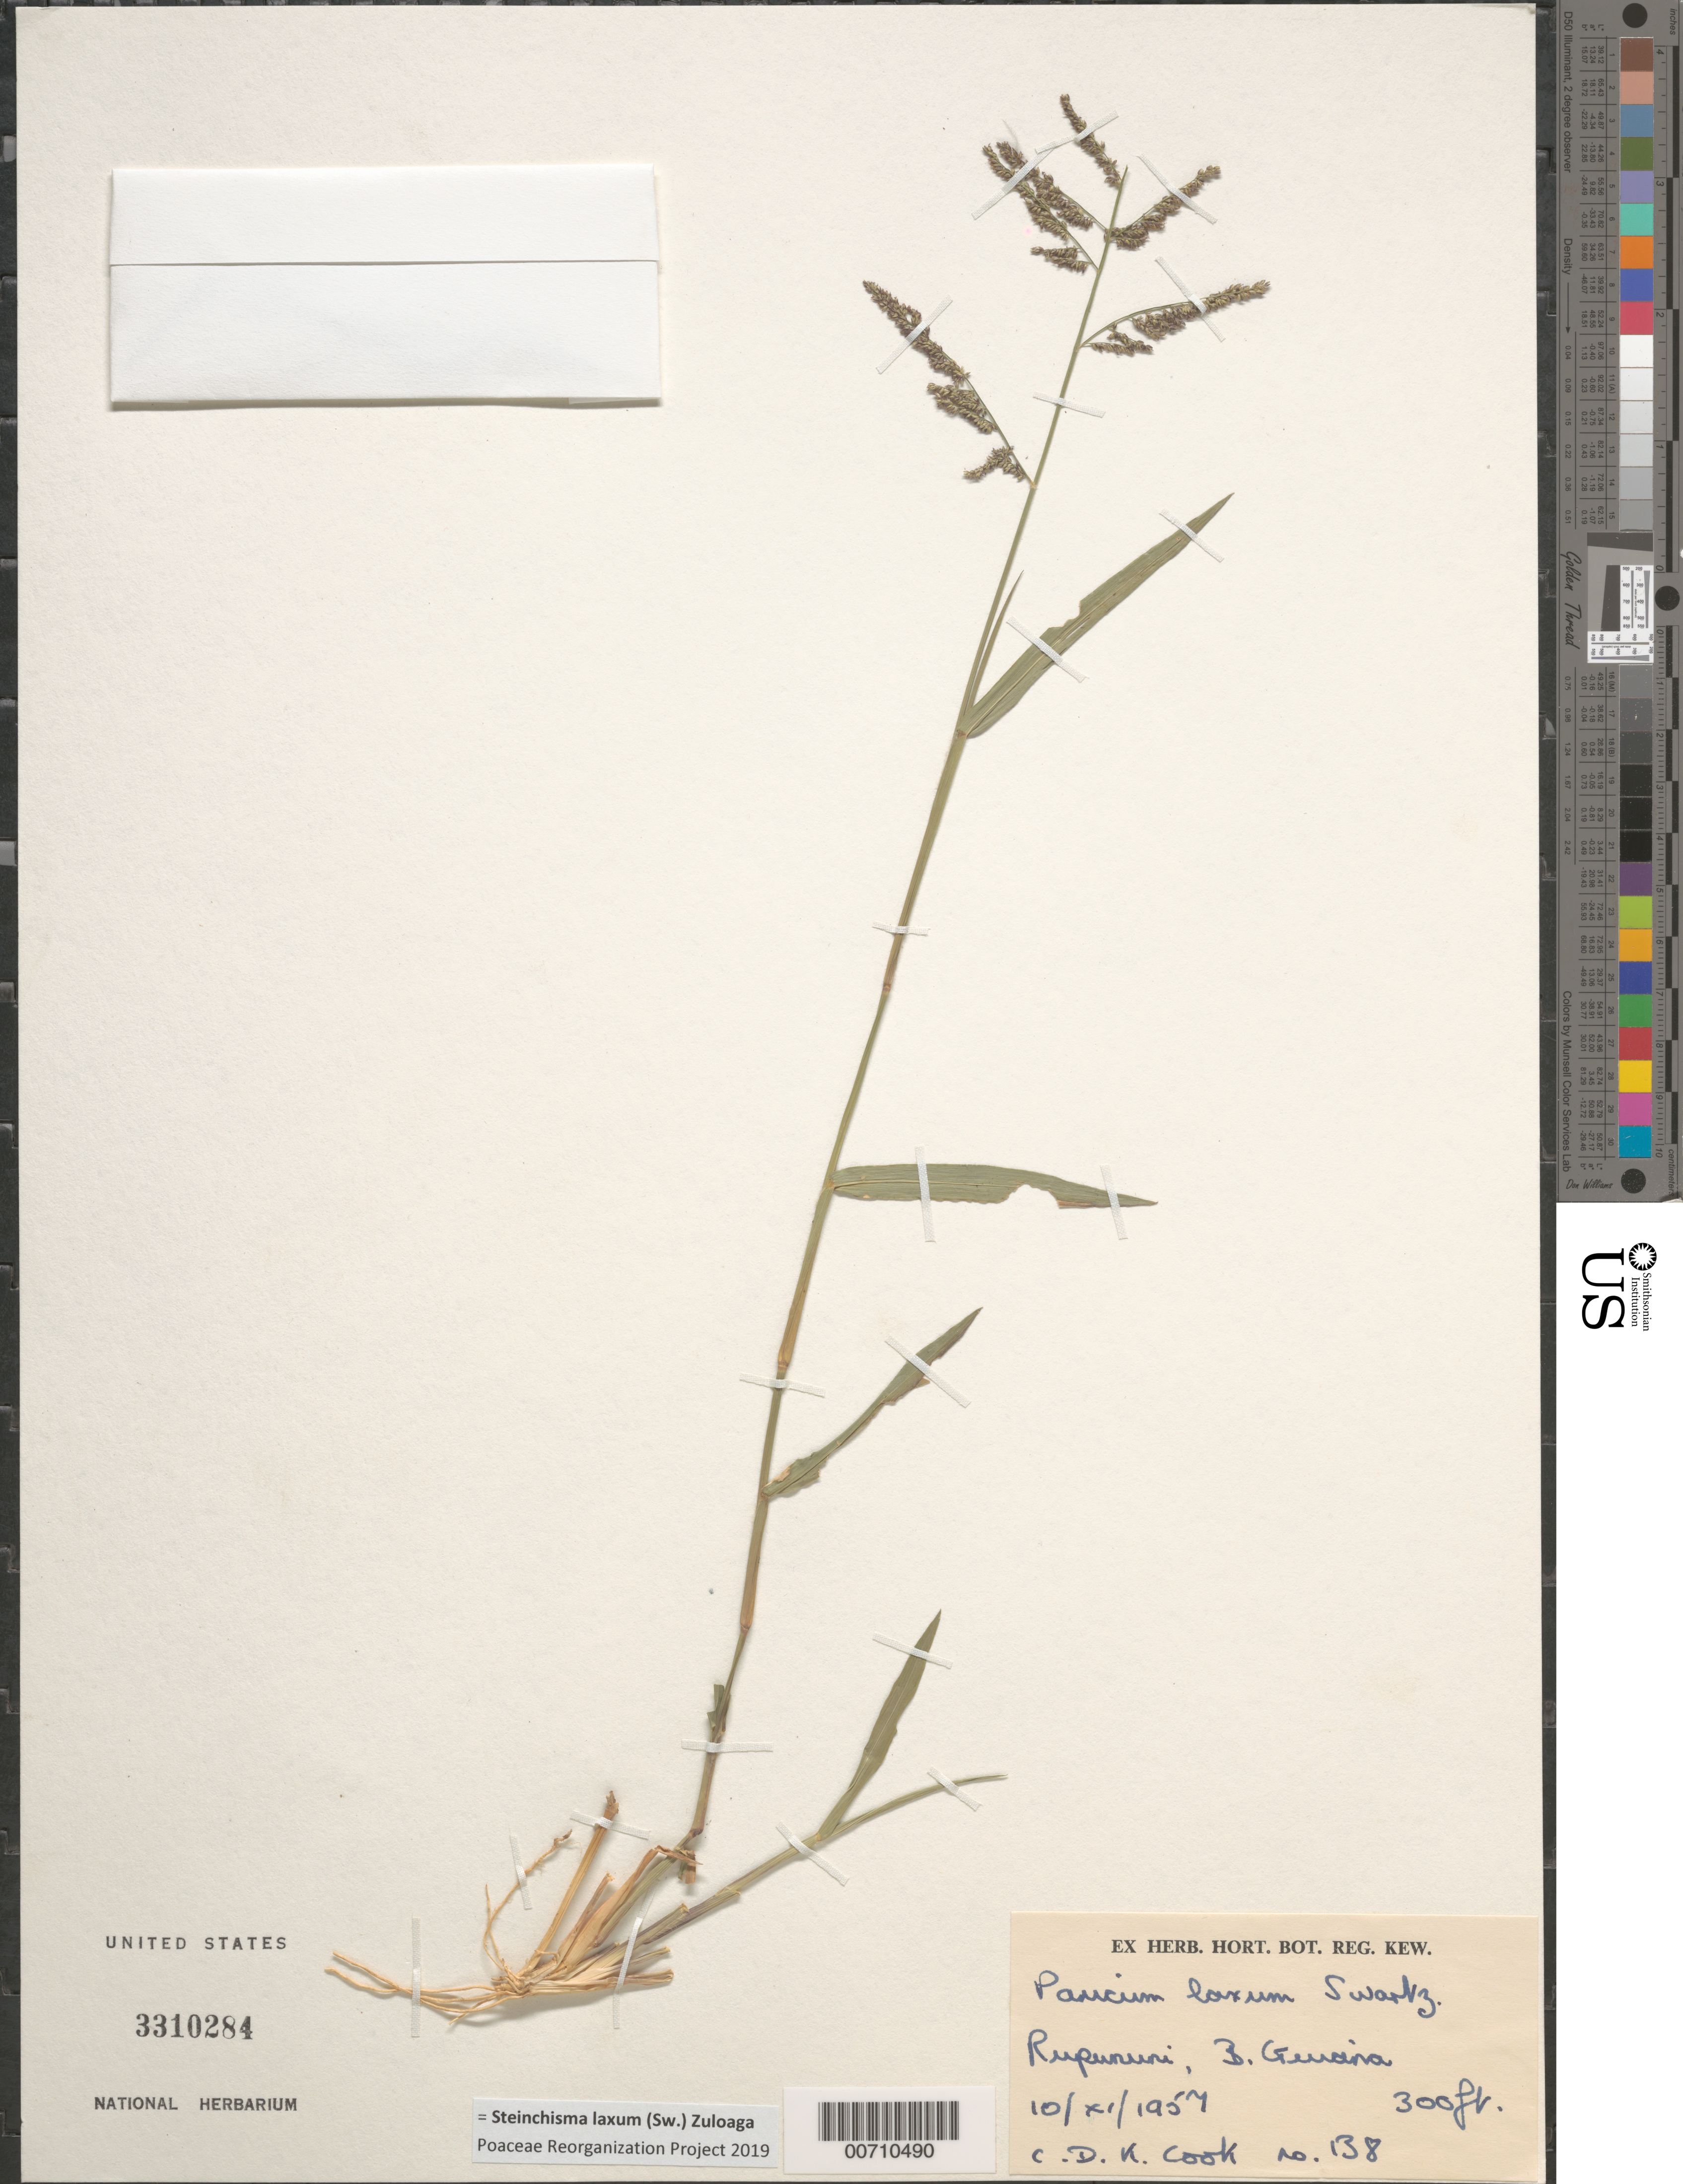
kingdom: Plantae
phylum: Tracheophyta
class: Liliopsida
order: Poales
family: Poaceae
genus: Panicum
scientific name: Panicum laxum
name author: Sw.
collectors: C. D. K. Cook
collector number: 138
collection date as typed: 10-Nov-58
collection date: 1958-11-10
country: Guyana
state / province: U. Takutu-U. Essequibo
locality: Rupununi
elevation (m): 91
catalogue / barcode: US 3310284